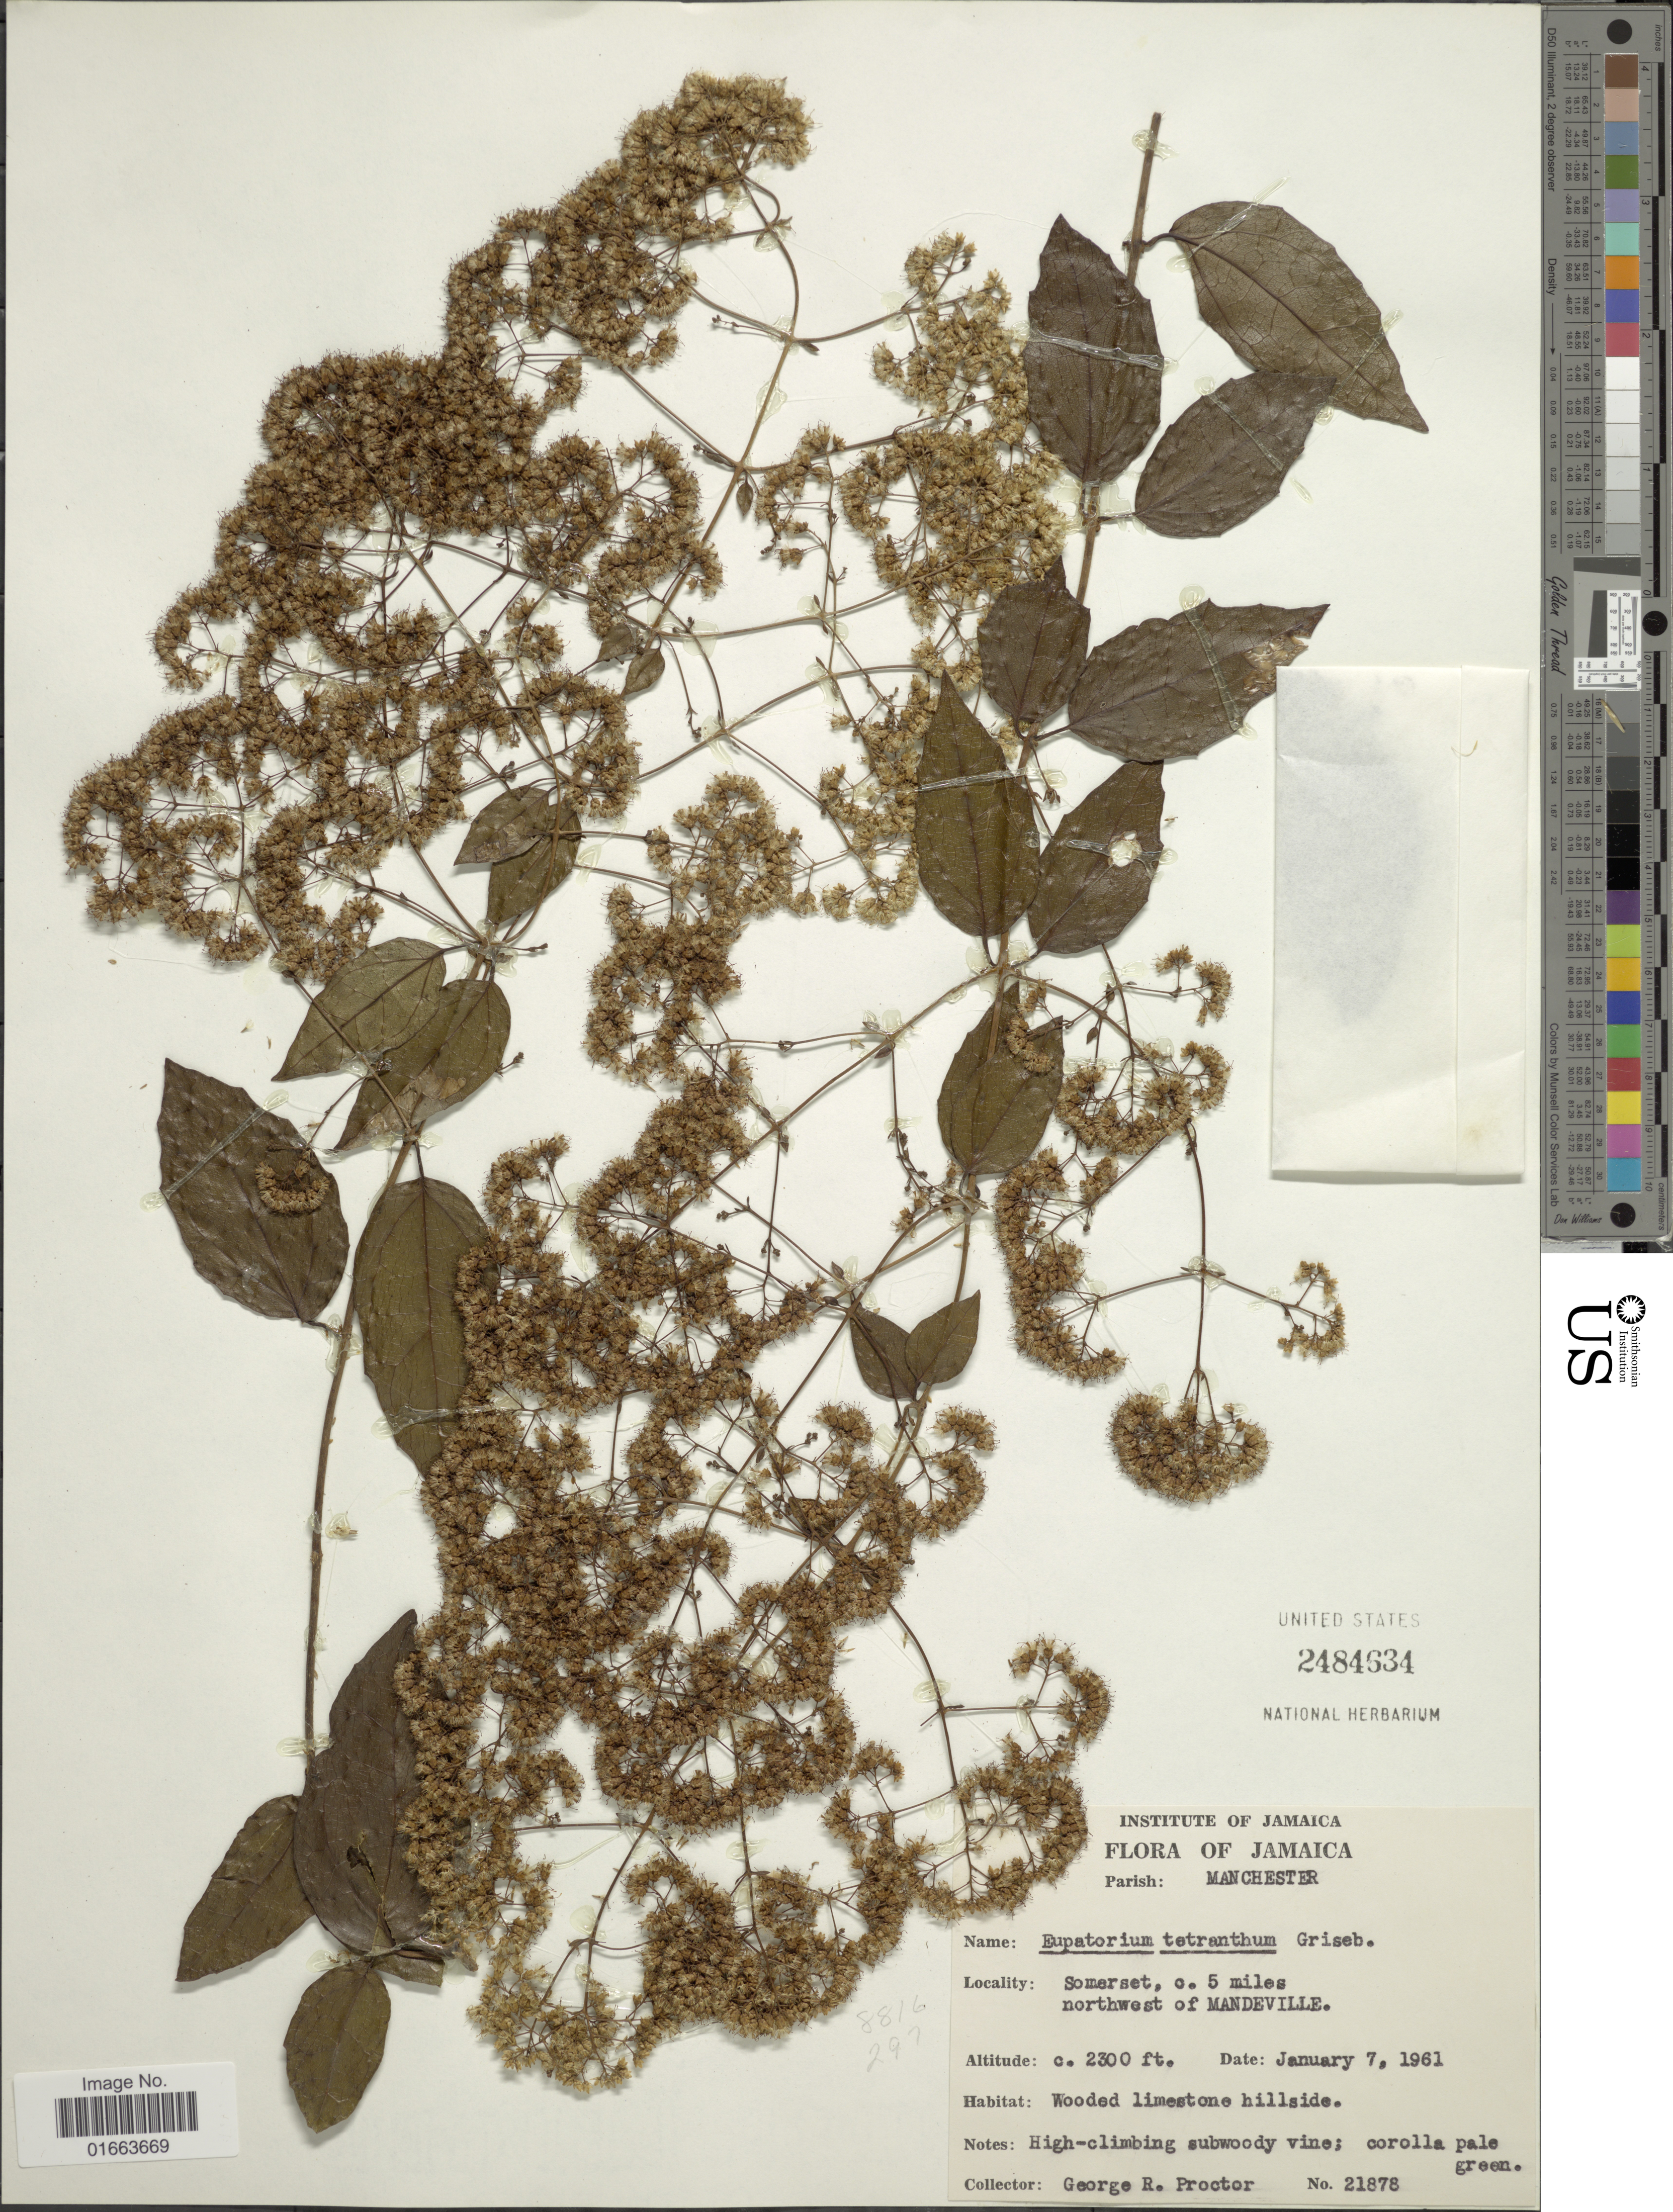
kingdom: Plantae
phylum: Tracheophyta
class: Magnoliopsida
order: Asterales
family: Asteraceae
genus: Koanophyllon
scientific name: Koanophyllon tetranthum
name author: (Griseb.) R.M. King & H. Rob.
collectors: G. R. Proctor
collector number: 21878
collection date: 1961-01-07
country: Jamaica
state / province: Manchester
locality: Parish: Manchester, wooded limestone hillside, high-climbing subwoody vine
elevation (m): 701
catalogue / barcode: US 2484634